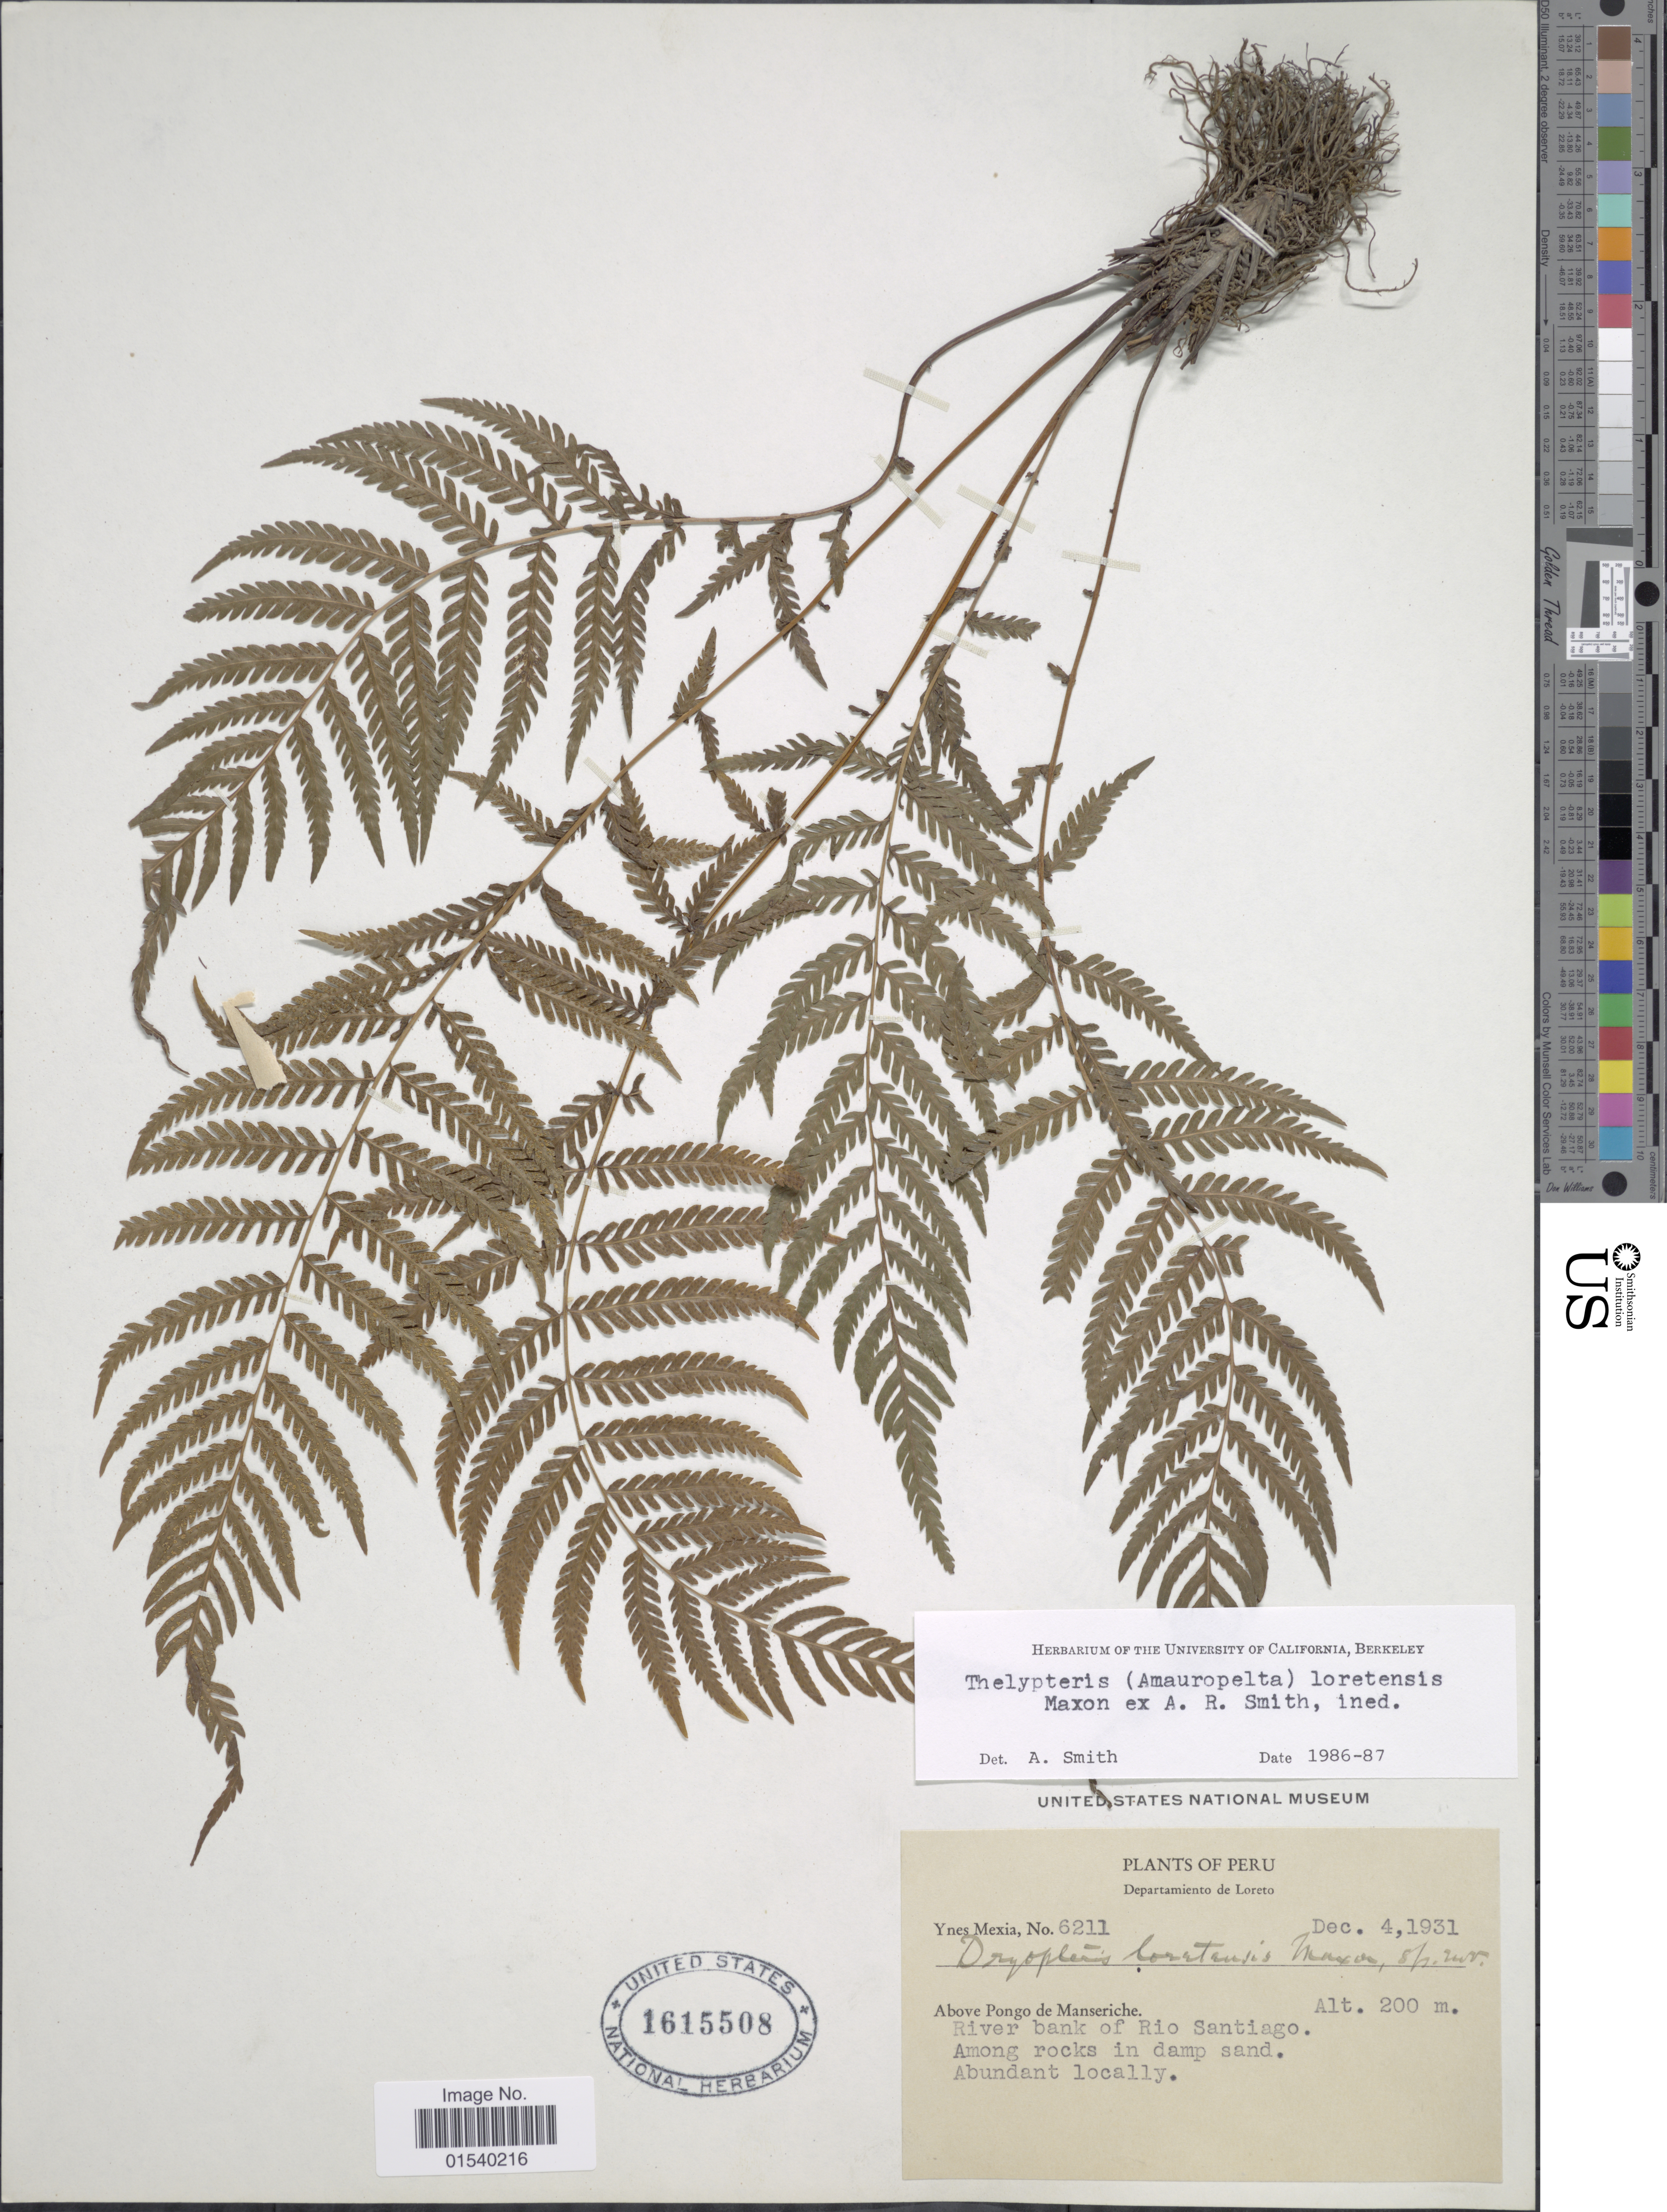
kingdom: Plantae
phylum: Tracheophyta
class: Polypodiopsida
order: Polypodiales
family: Thelypteridaceae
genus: Amauropelta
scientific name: Amauropelta loretensis (A.R. Sm.) comb. nov., ined 2015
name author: (A.R. Sm.)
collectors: Y. Mexia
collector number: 6211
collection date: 1931-12-04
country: Peru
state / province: Loreto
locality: Departamento de Loreto, Above Pongo de Manseriche, River bank of Rio Santiago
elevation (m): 200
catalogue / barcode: US 1615508